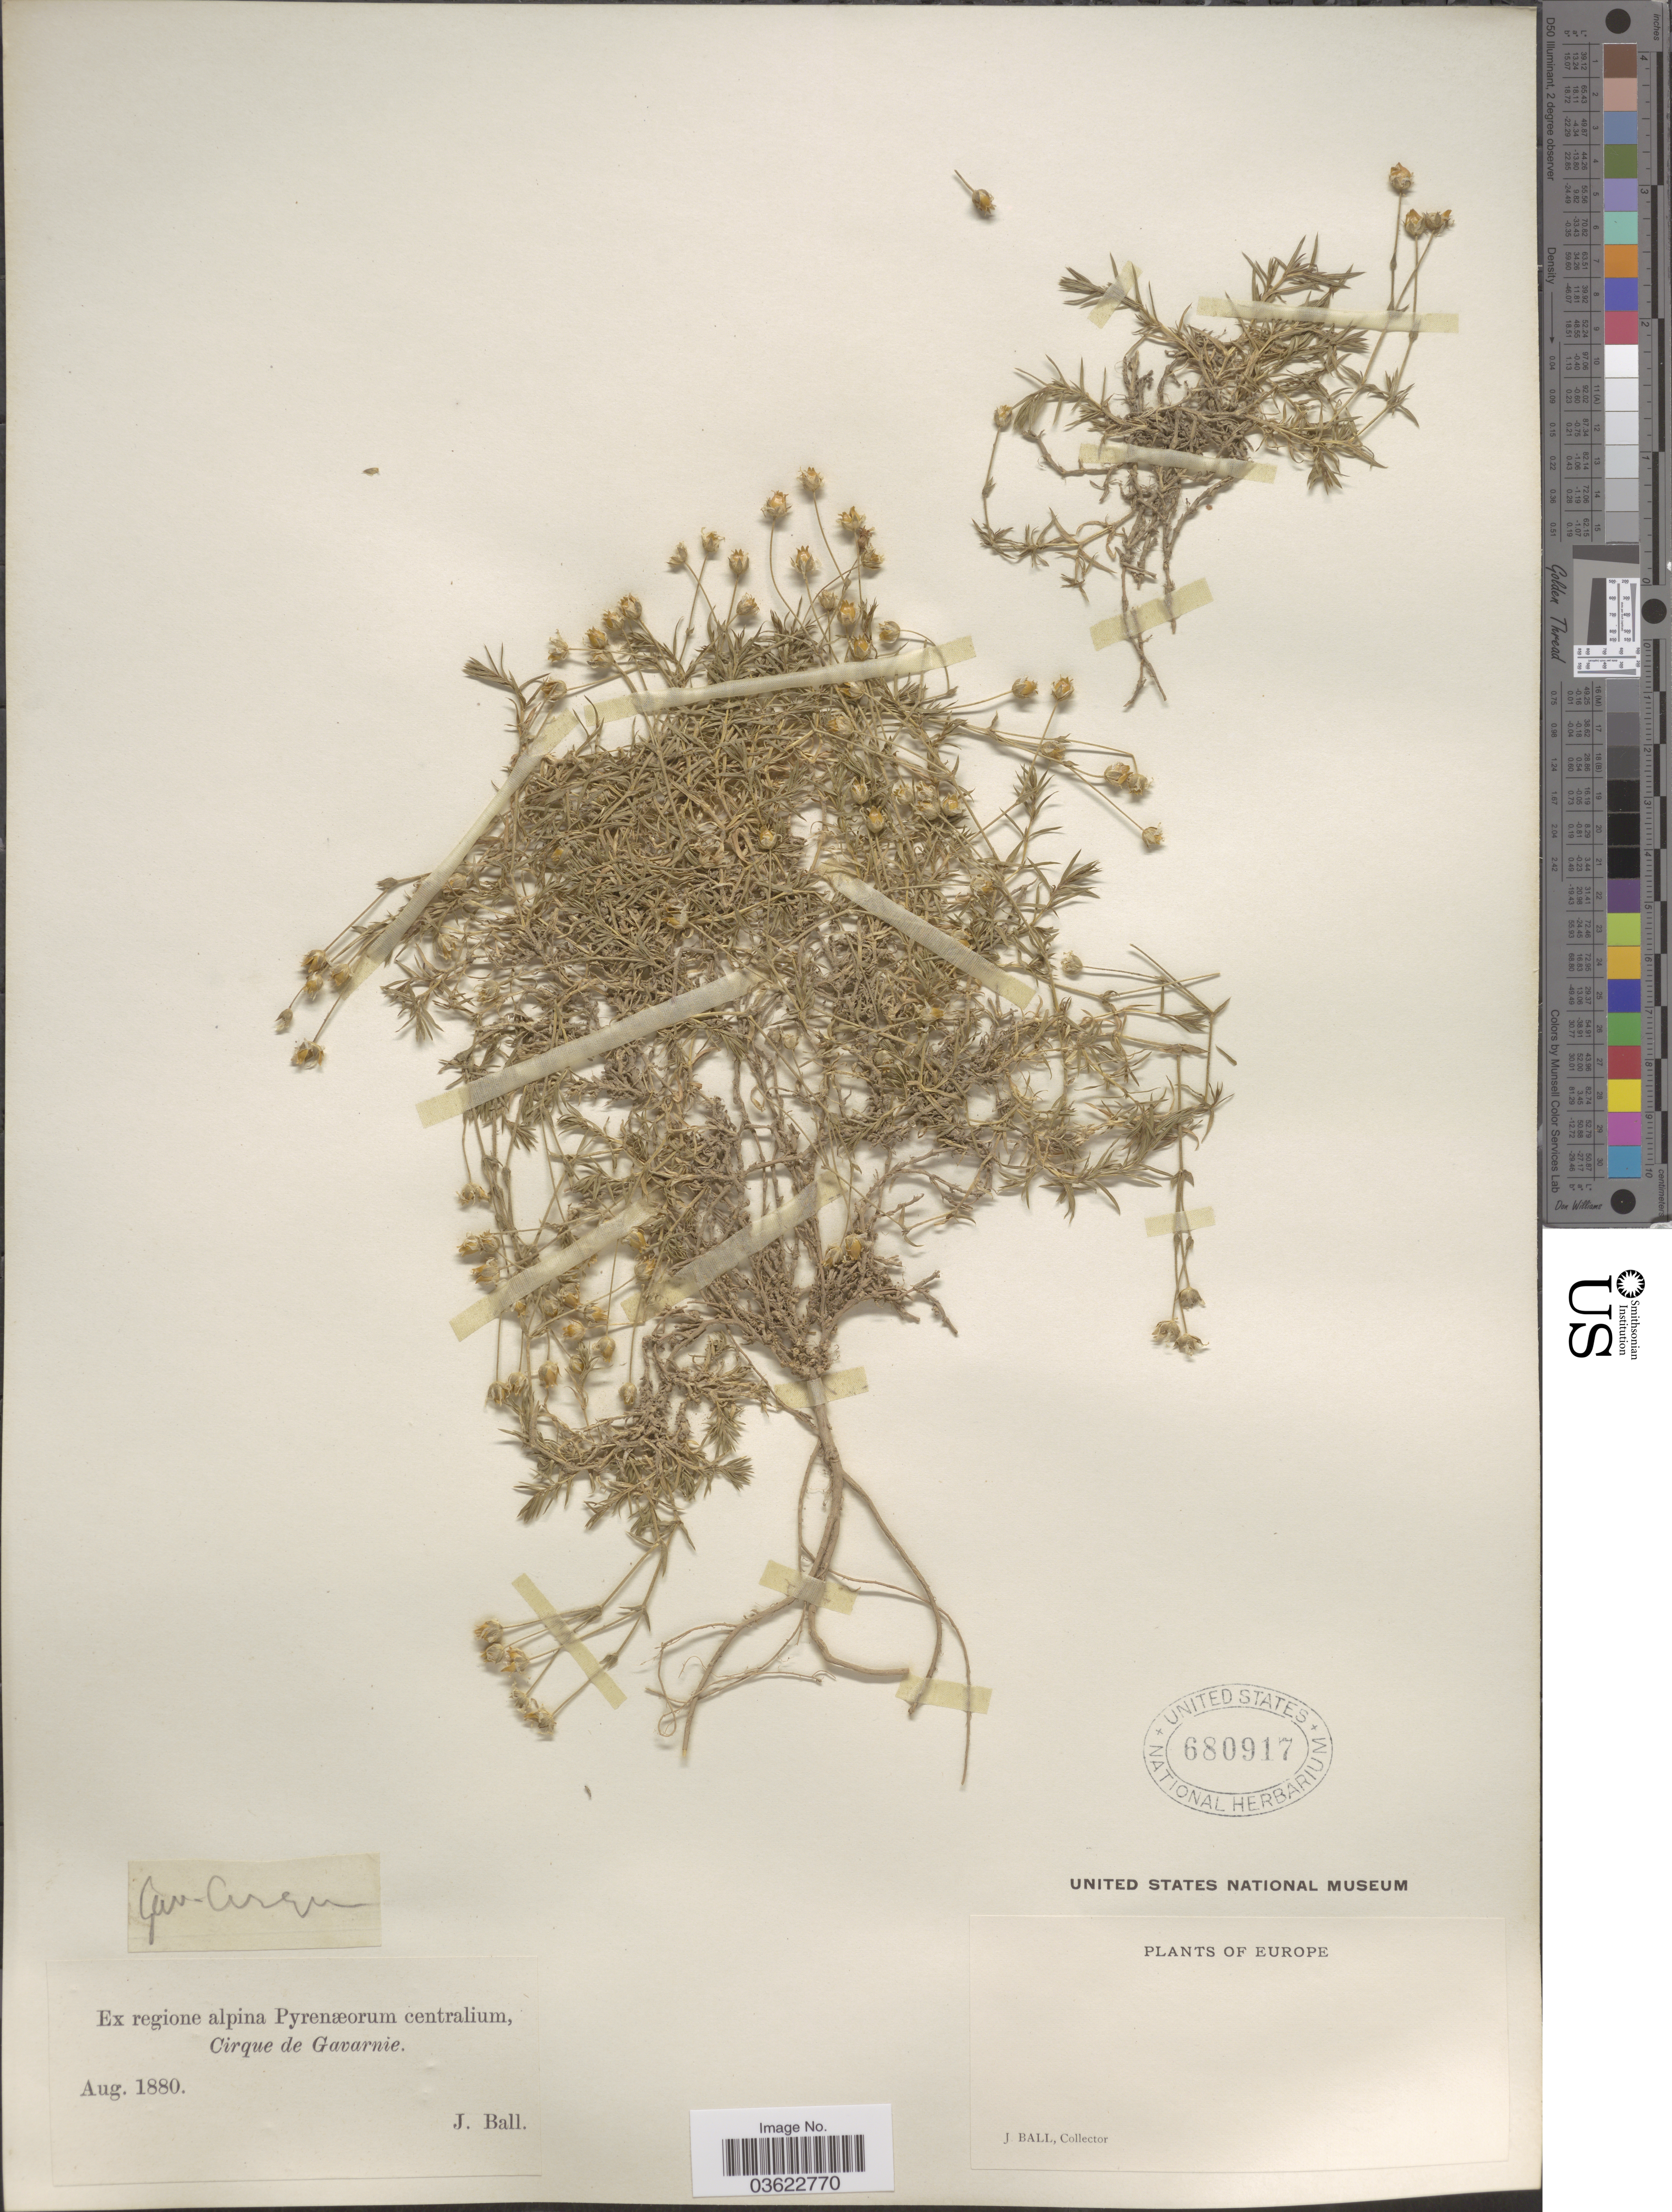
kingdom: Plantae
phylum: Tracheophyta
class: Magnoliopsida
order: Caryophyllales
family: Caryophyllaceae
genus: Arenaria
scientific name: Arenaria sp.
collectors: J. Ball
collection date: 1880-08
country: France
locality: Ex regione alpina Pyrenæorum centralium, Cirque de Gavarnie. Europe.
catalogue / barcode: US 680917